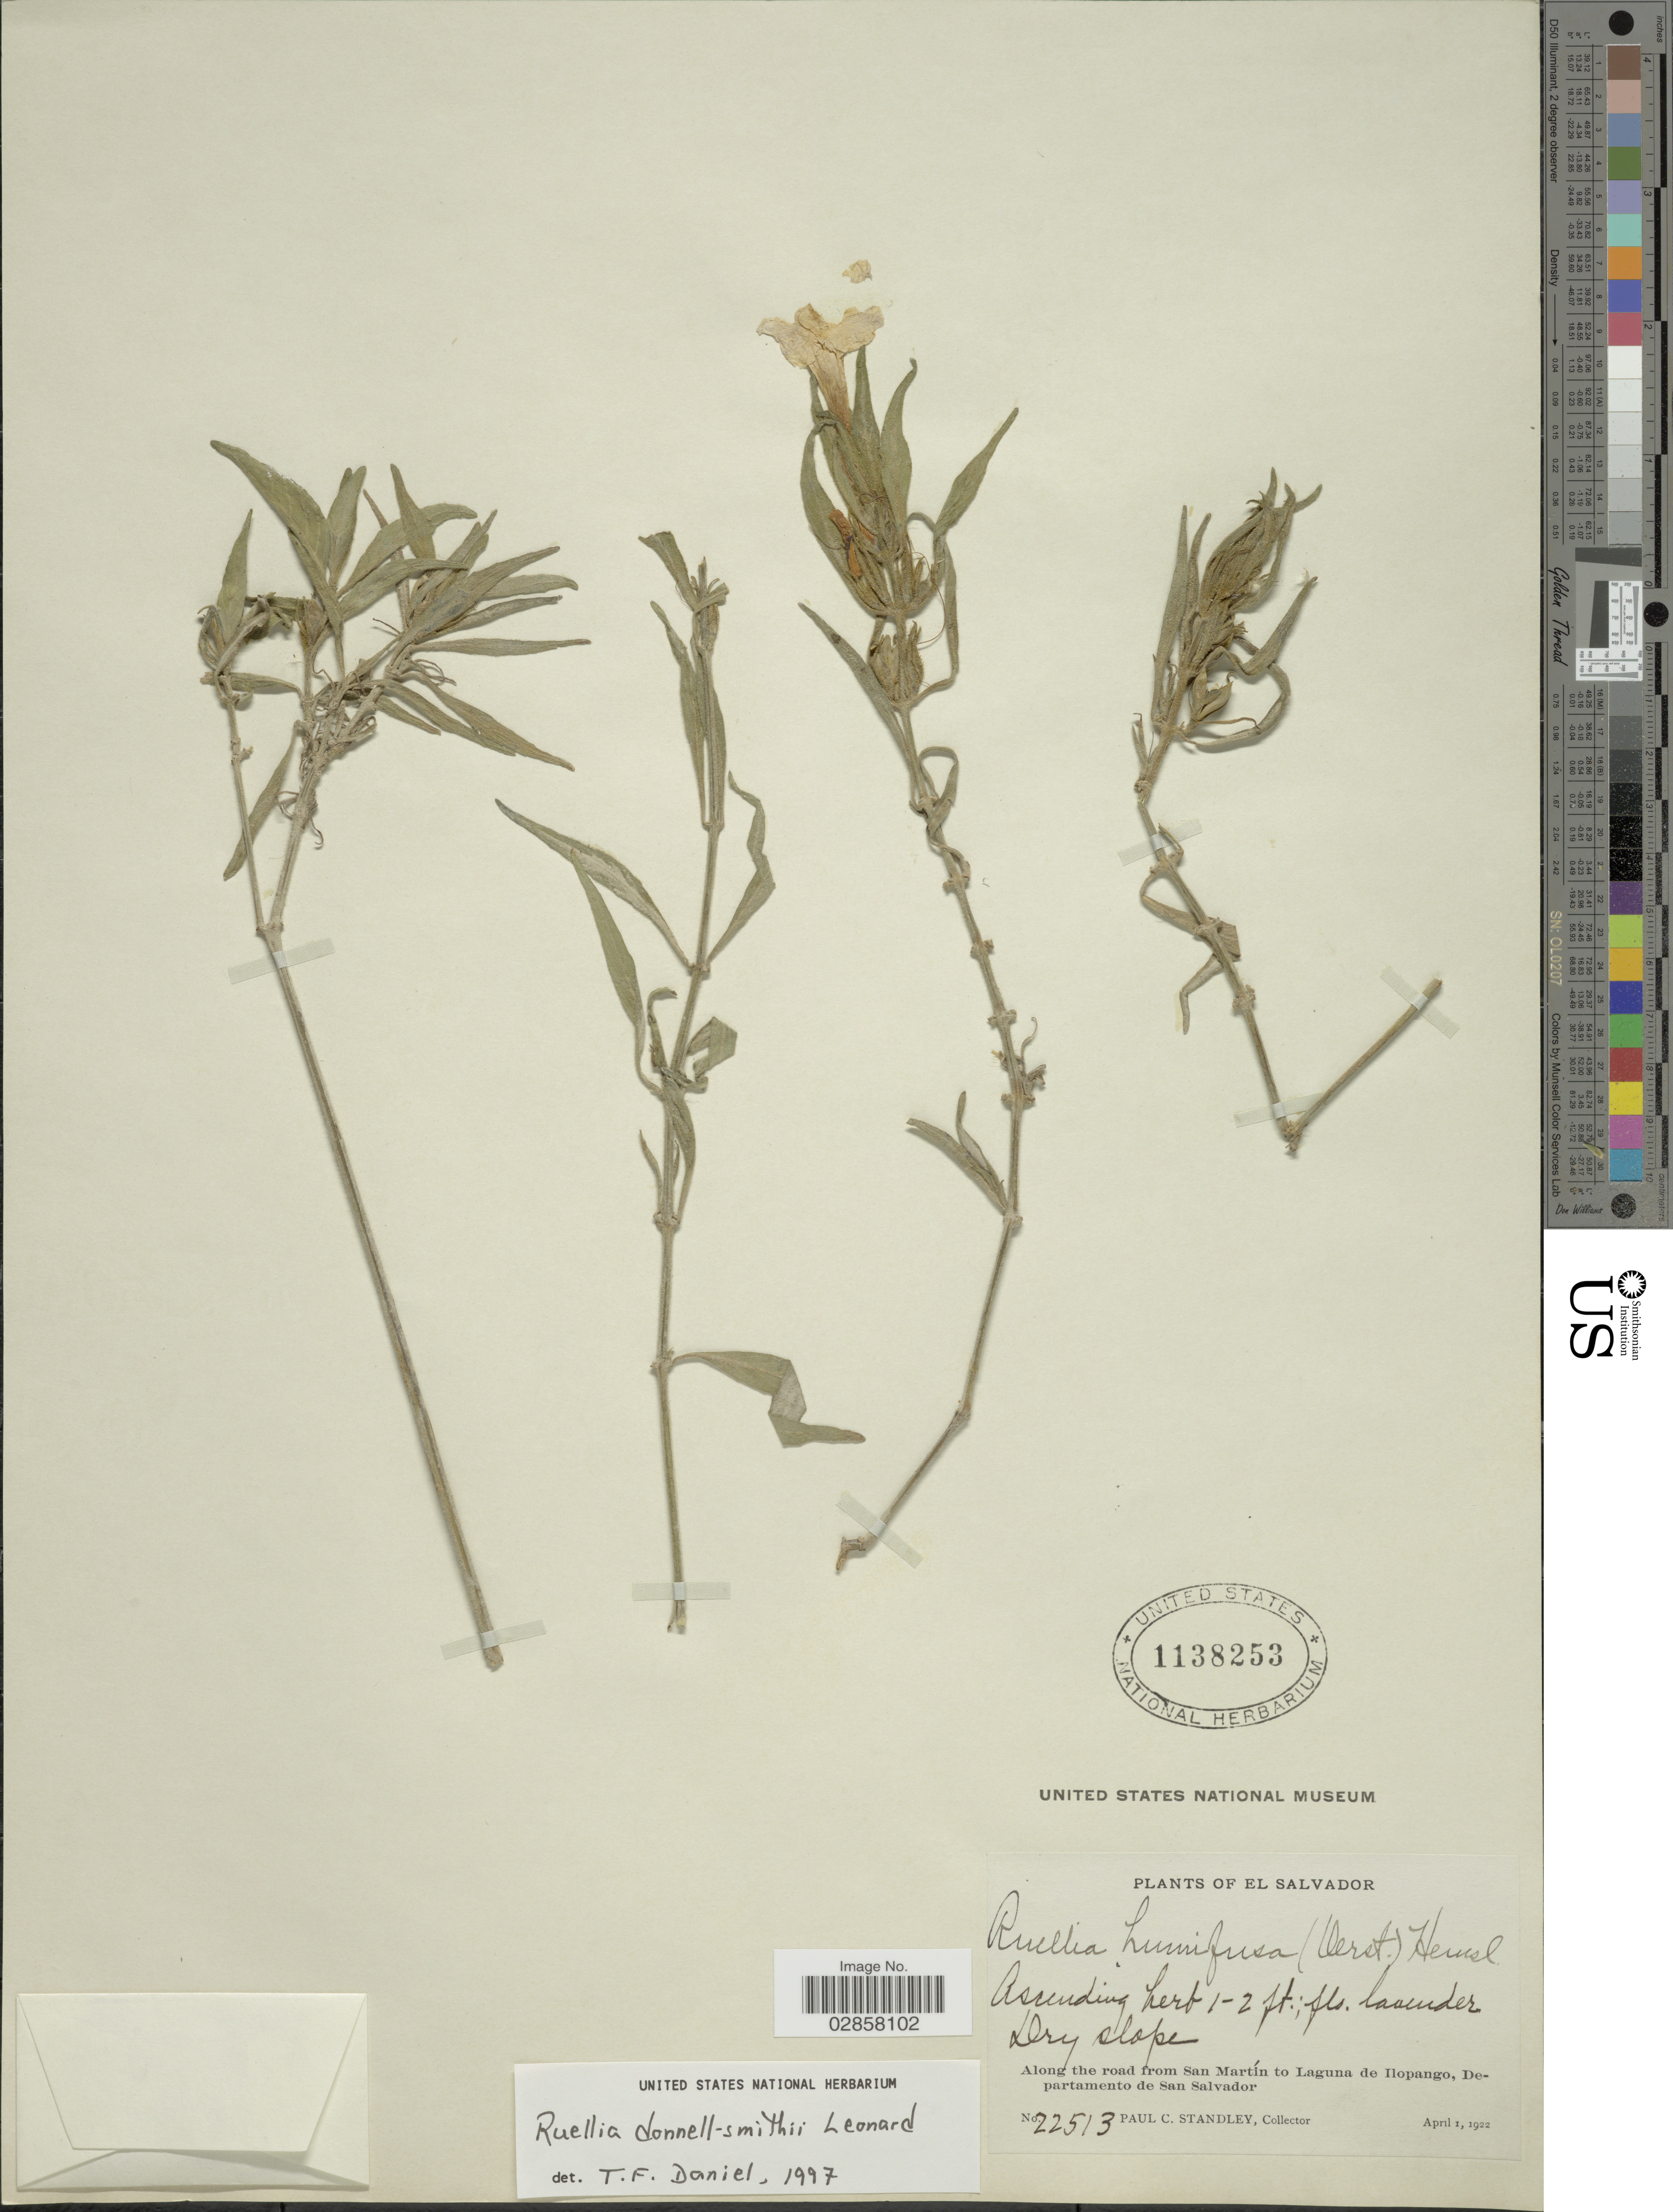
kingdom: Plantae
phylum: Tracheophyta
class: Magnoliopsida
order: Lamiales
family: Acanthaceae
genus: Ruellia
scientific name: Ruellia donnell-smithii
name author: Leonard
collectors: P. C. Standley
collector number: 22513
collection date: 1922-04-01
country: El Salvador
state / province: San Salvador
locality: Along the road from San Martín to Laguna de Ilopango, Departamento de San Salvador.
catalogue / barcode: US 1138253